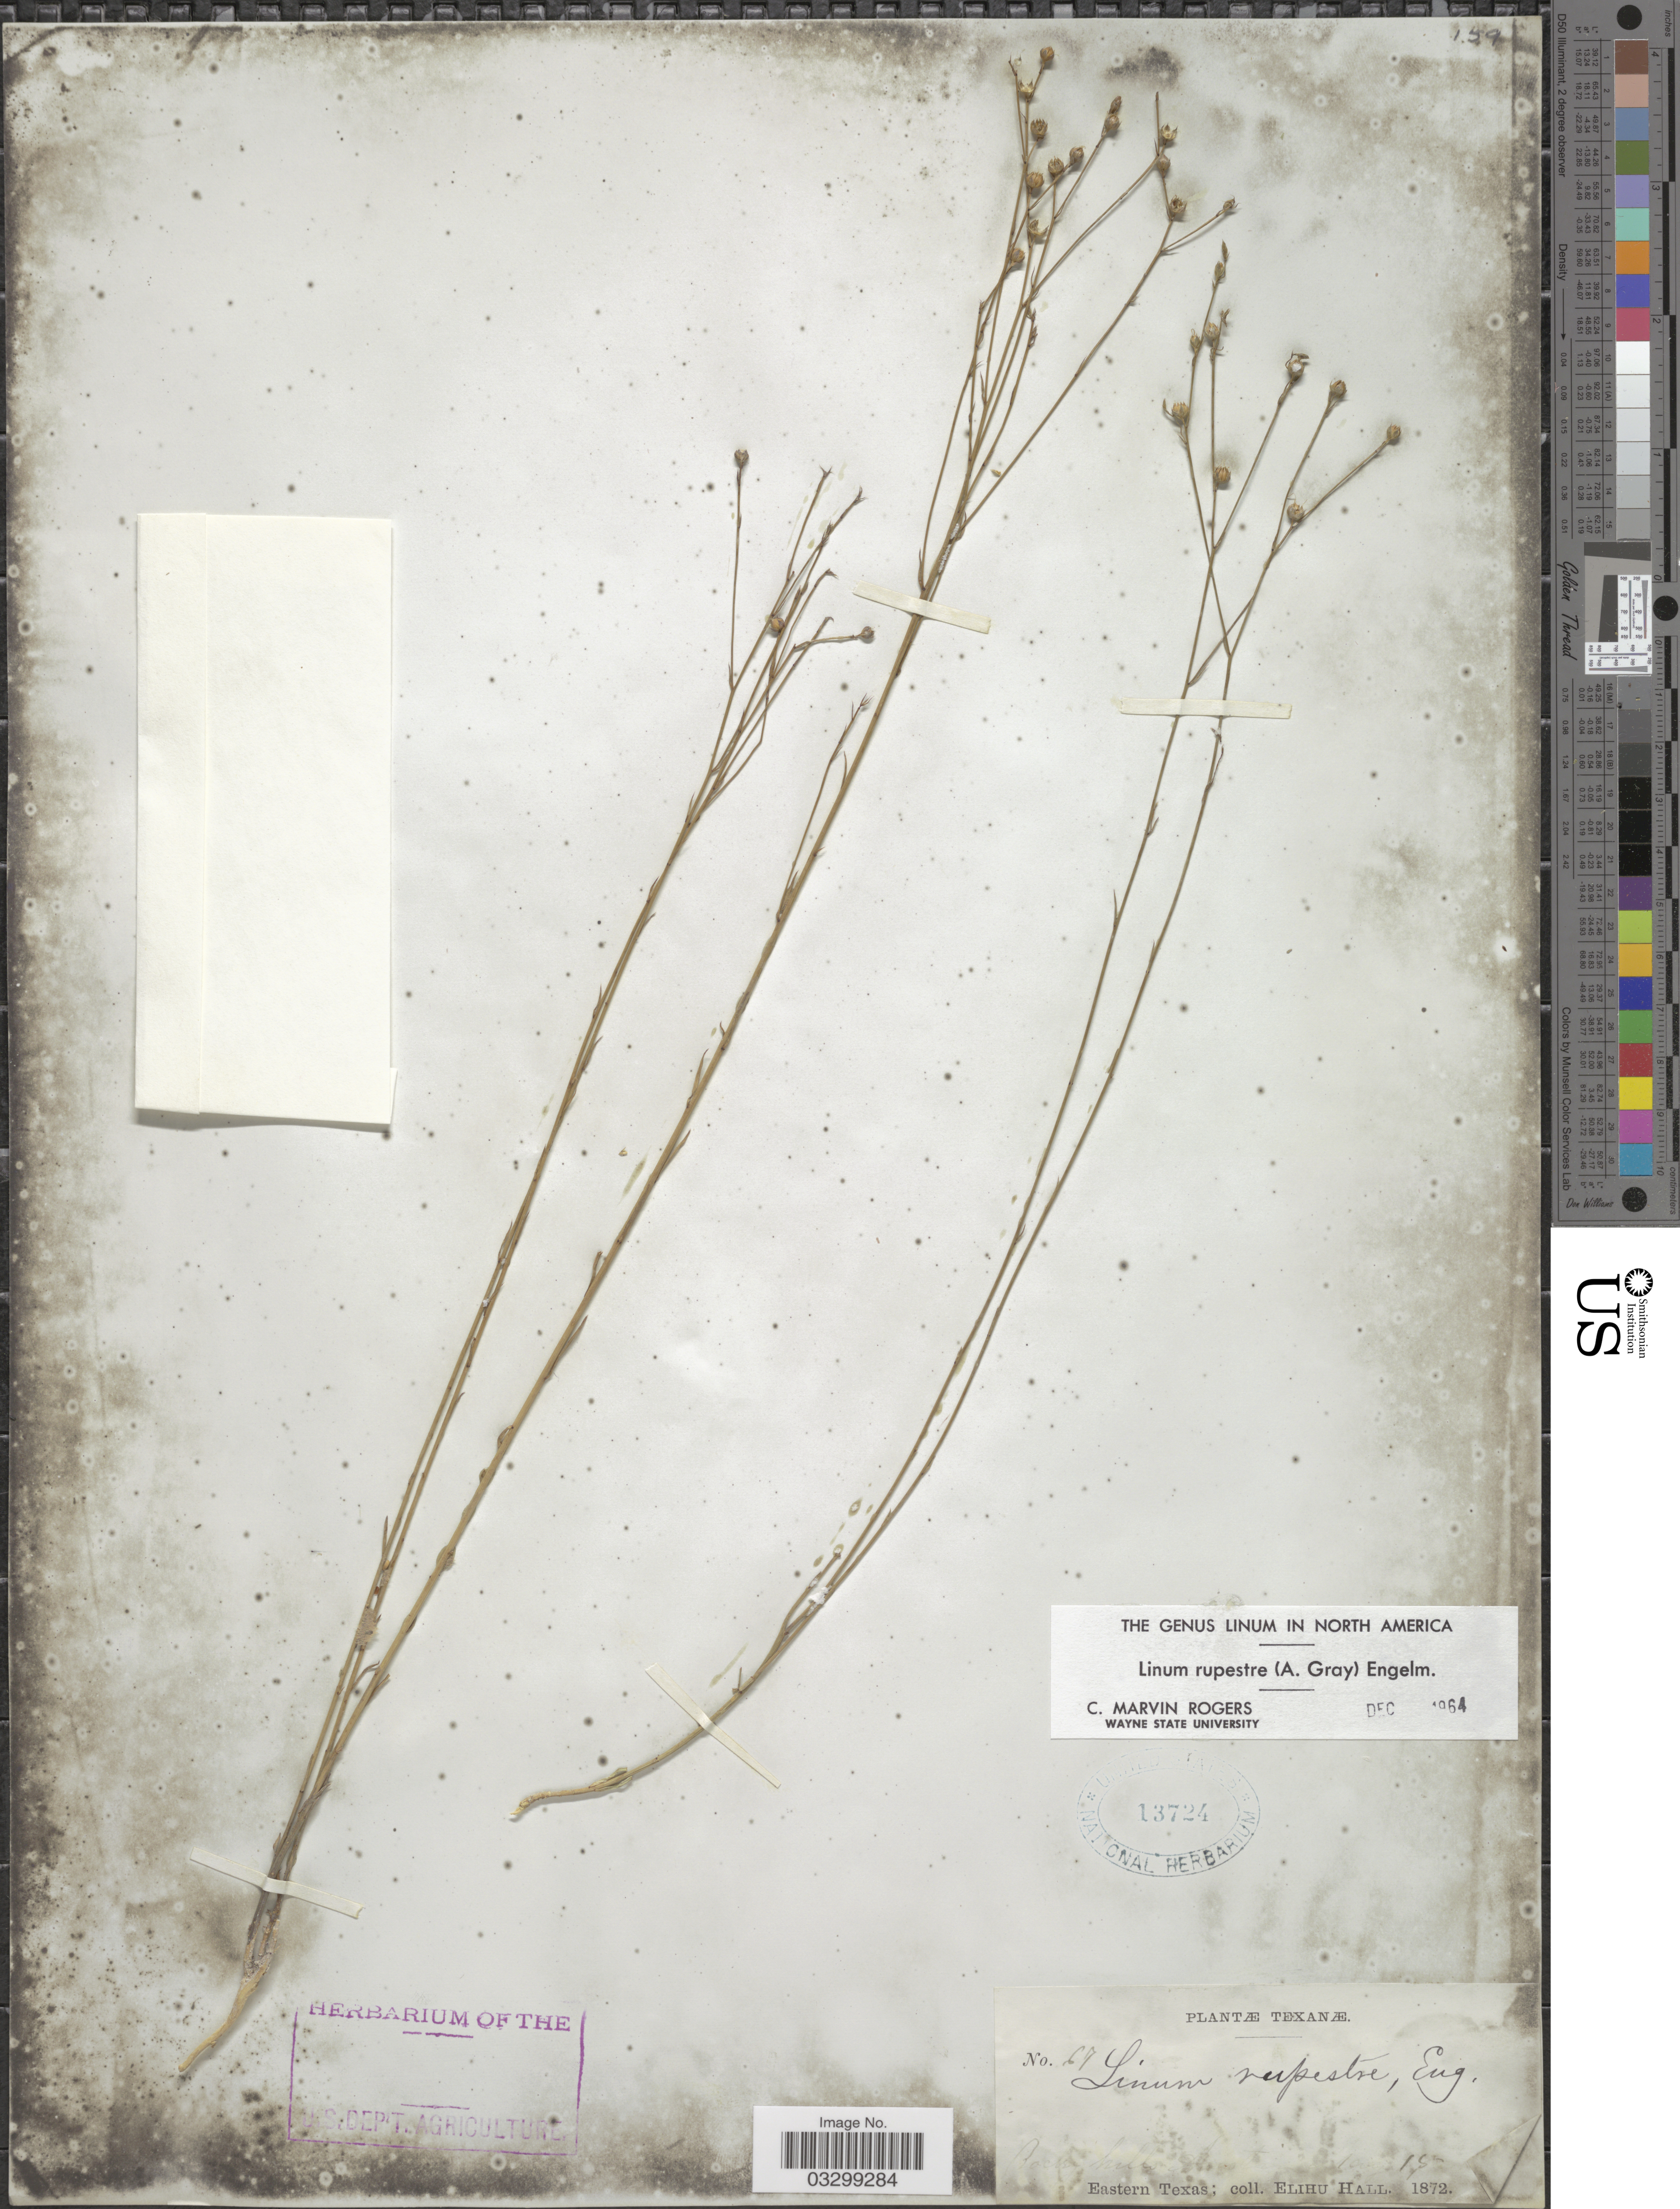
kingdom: Plantae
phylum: Tracheophyta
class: Magnoliopsida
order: Malpighiales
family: Linaceae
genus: Linum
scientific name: Linum rupestre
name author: Engelm.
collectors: E. Hall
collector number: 67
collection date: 1872-05-15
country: United States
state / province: Texas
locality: Austin. Eastern Texas.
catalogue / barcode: US 13724